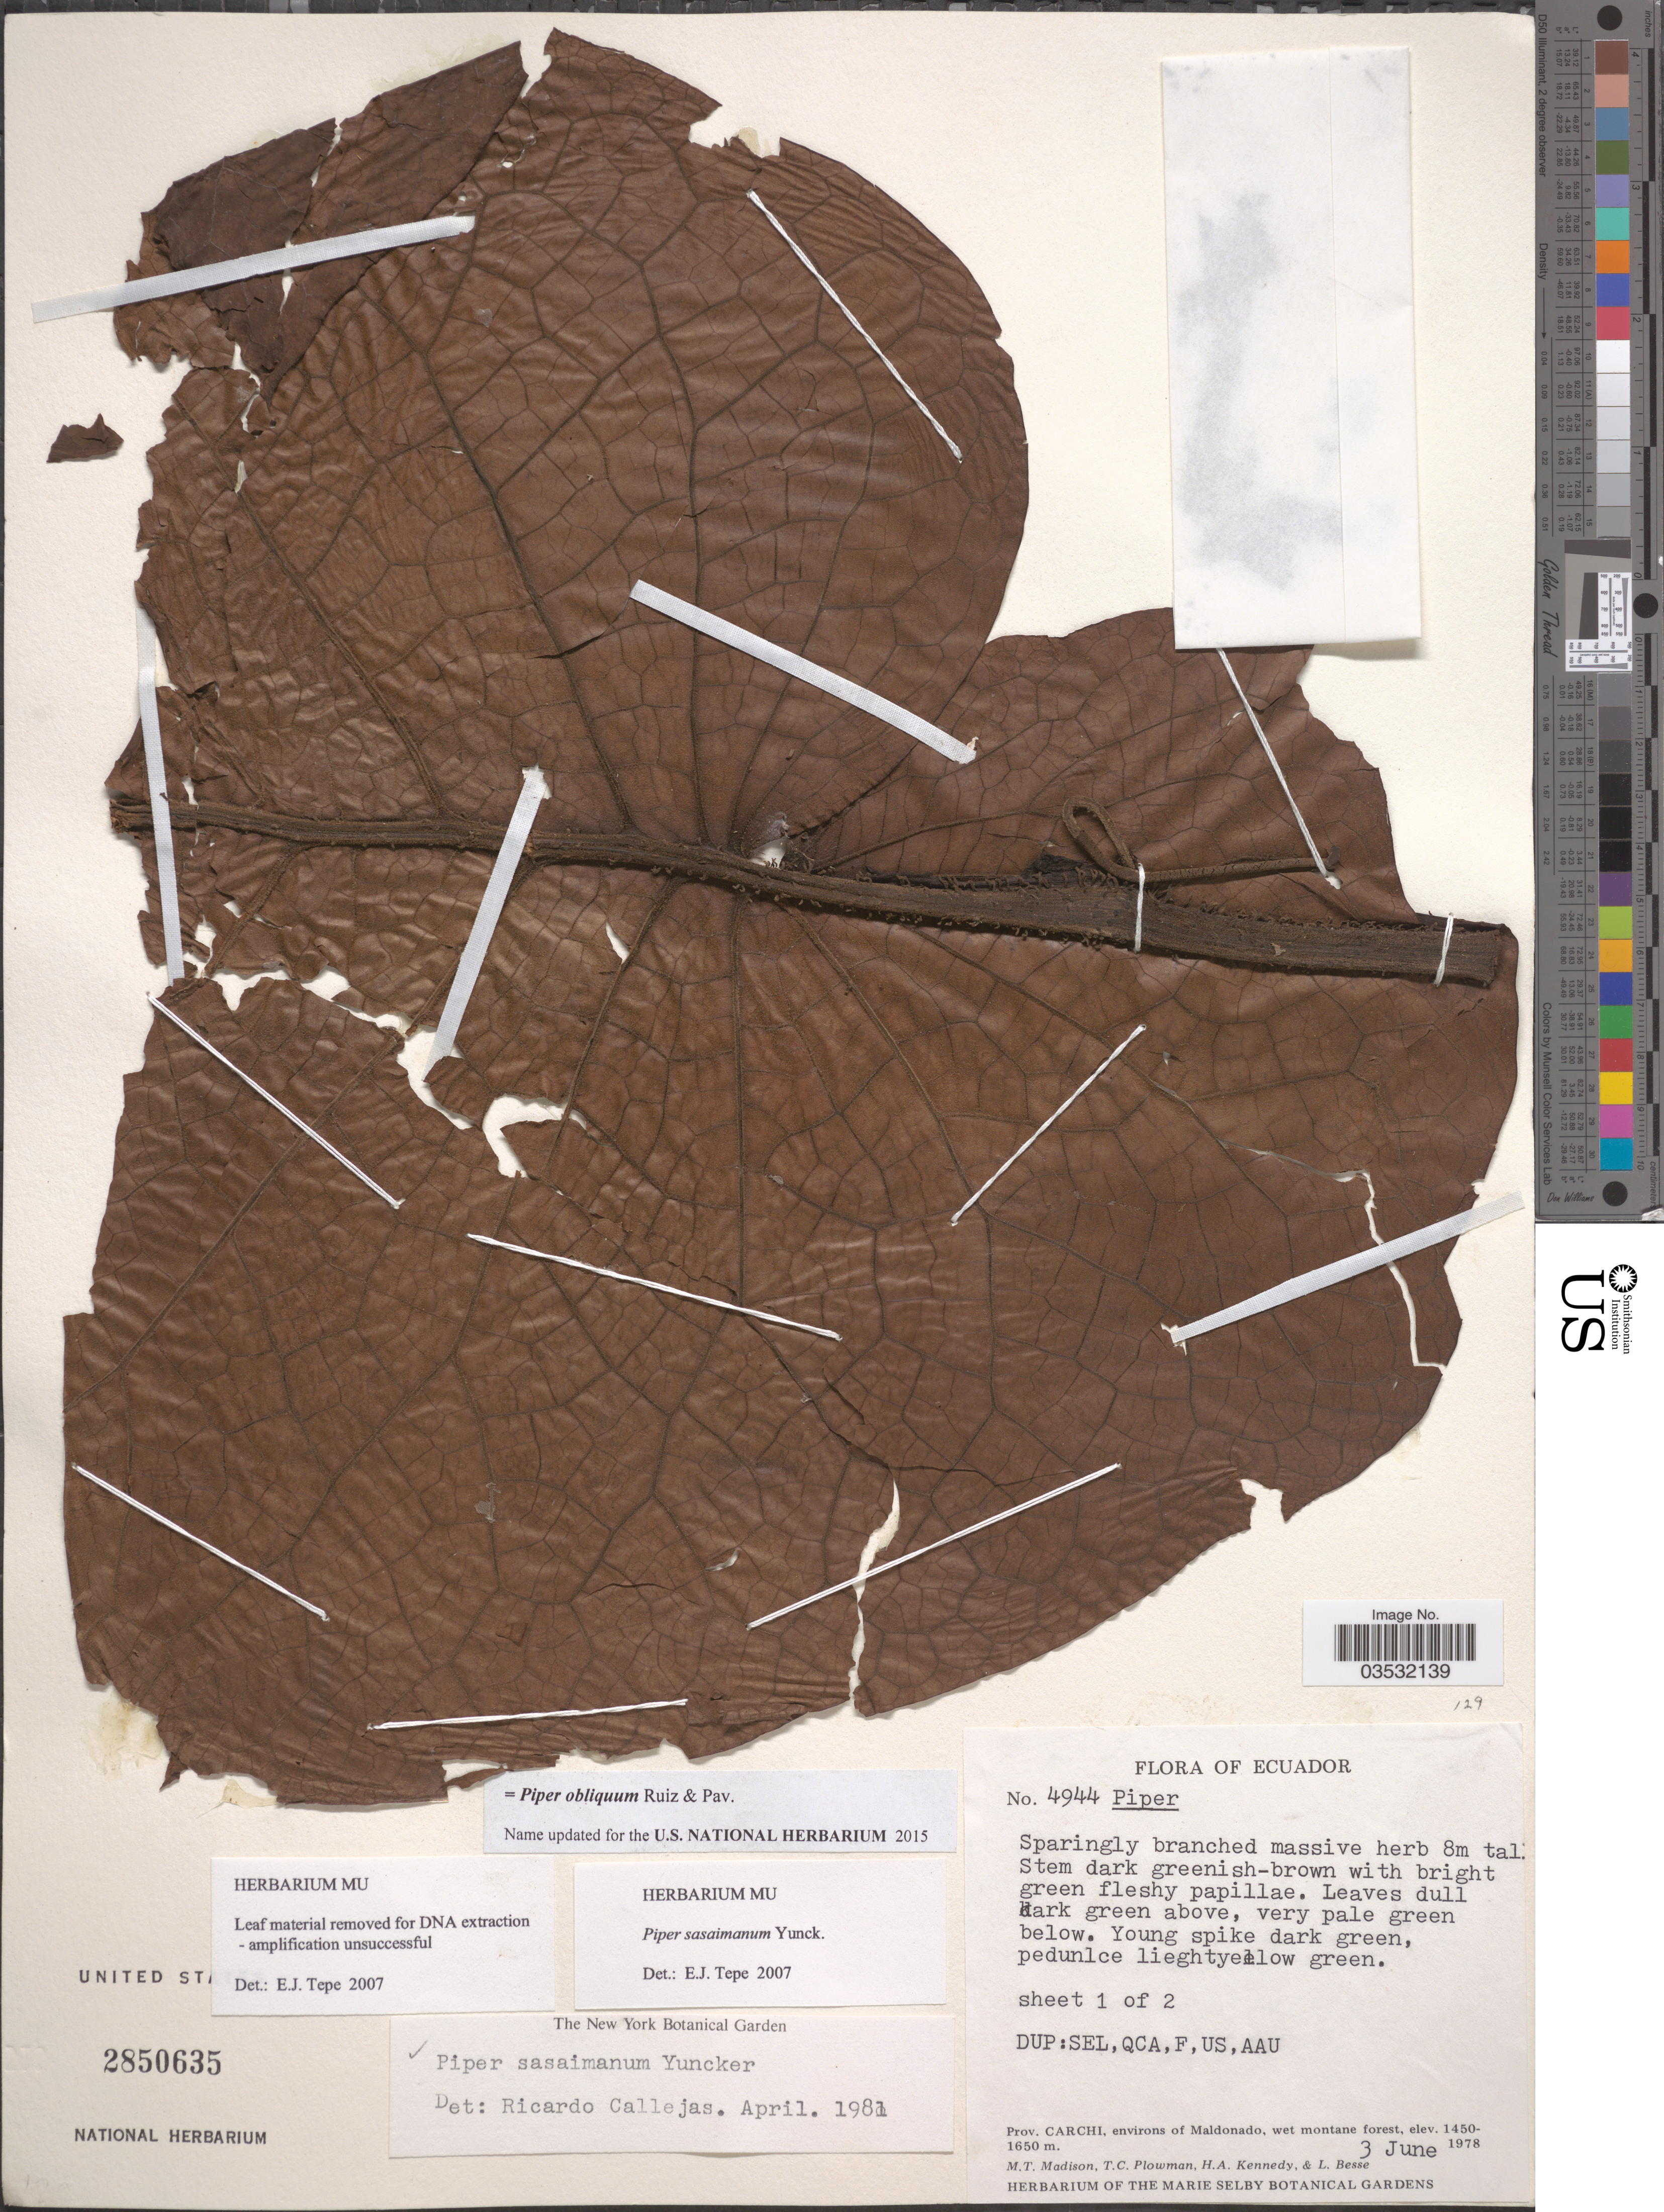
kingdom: Plantae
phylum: Tracheophyta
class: Magnoliopsida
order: Piperales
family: Piperaceae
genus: Piper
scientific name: Piper obliquum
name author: Ruiz & Pav.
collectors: M. T. Madison, T. Plowman, H. Kennedy & L. Besse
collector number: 4944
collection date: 1978-06-03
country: Ecuador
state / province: Carchi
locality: Environs of Maldonado.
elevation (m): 1450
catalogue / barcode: US 2850635